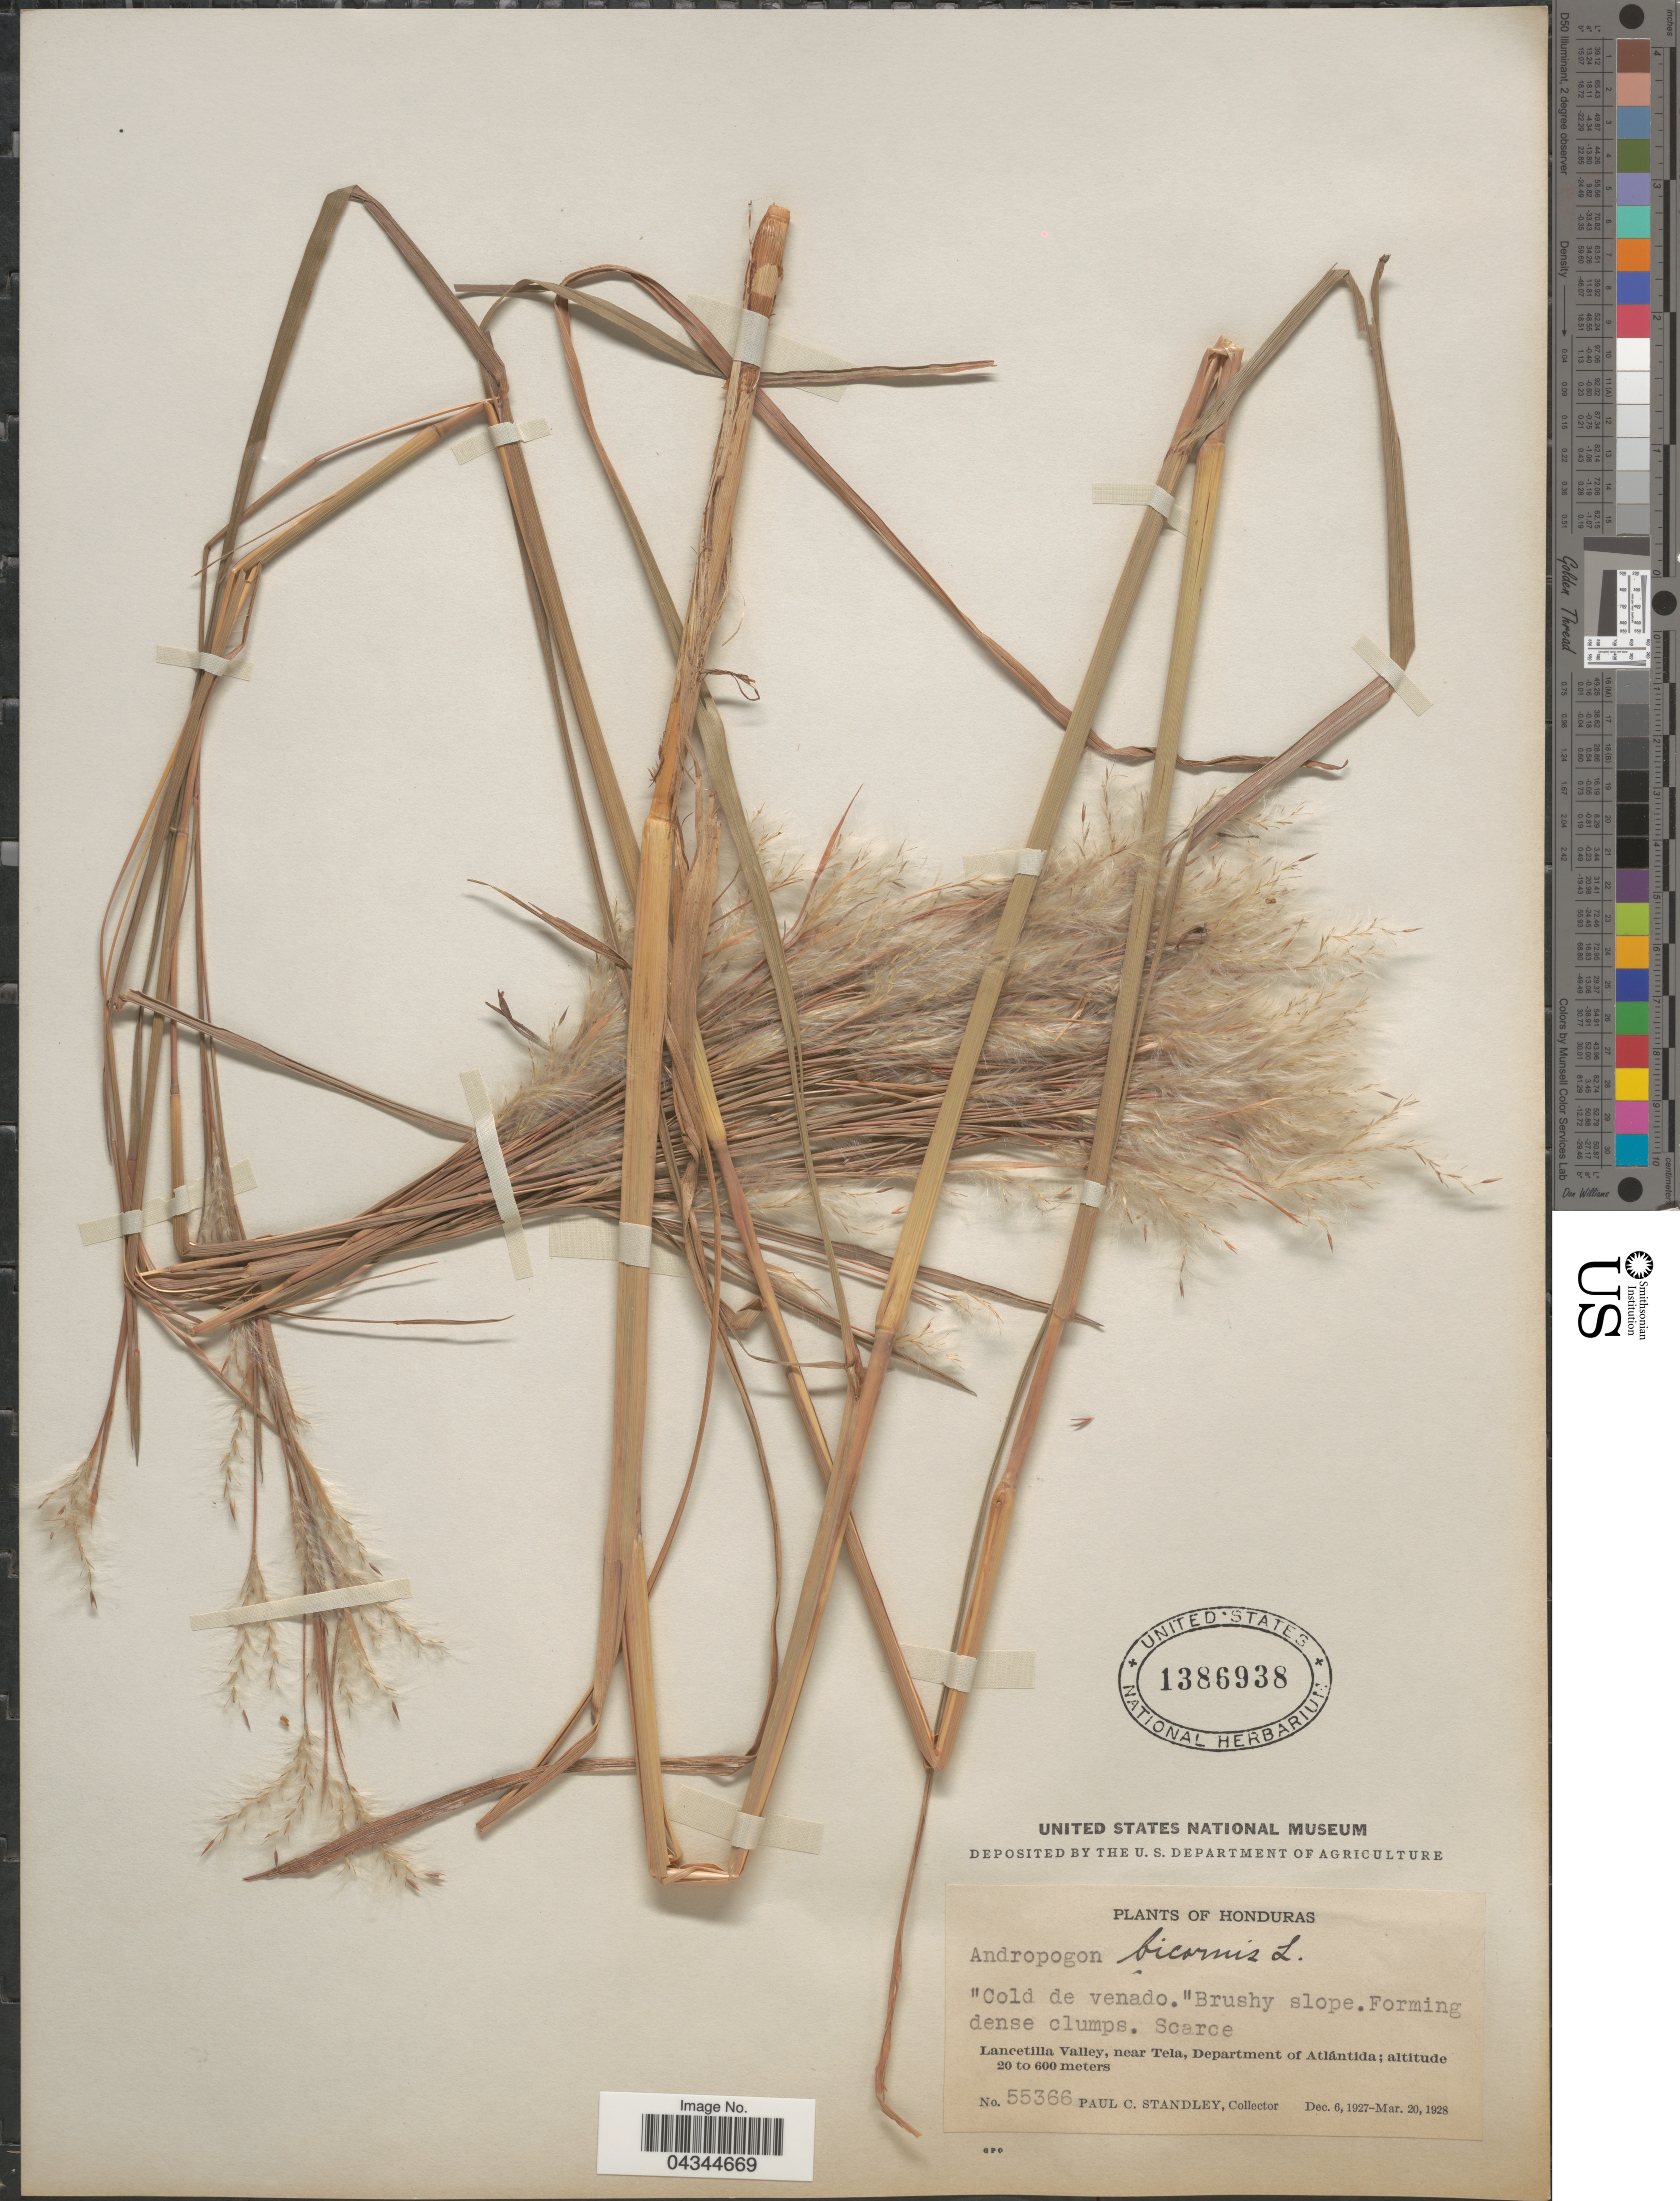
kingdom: Plantae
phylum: Tracheophyta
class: Liliopsida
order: Poales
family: Poaceae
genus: Andropogon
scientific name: Andropogon bicornis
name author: L.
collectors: P. C. Standley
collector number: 55366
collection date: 1927-12-06/1928-03-20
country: Honduras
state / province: Atlantida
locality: Lancetilla Valley, near Tela, Department of Atlántida.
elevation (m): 20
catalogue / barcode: US 1386938